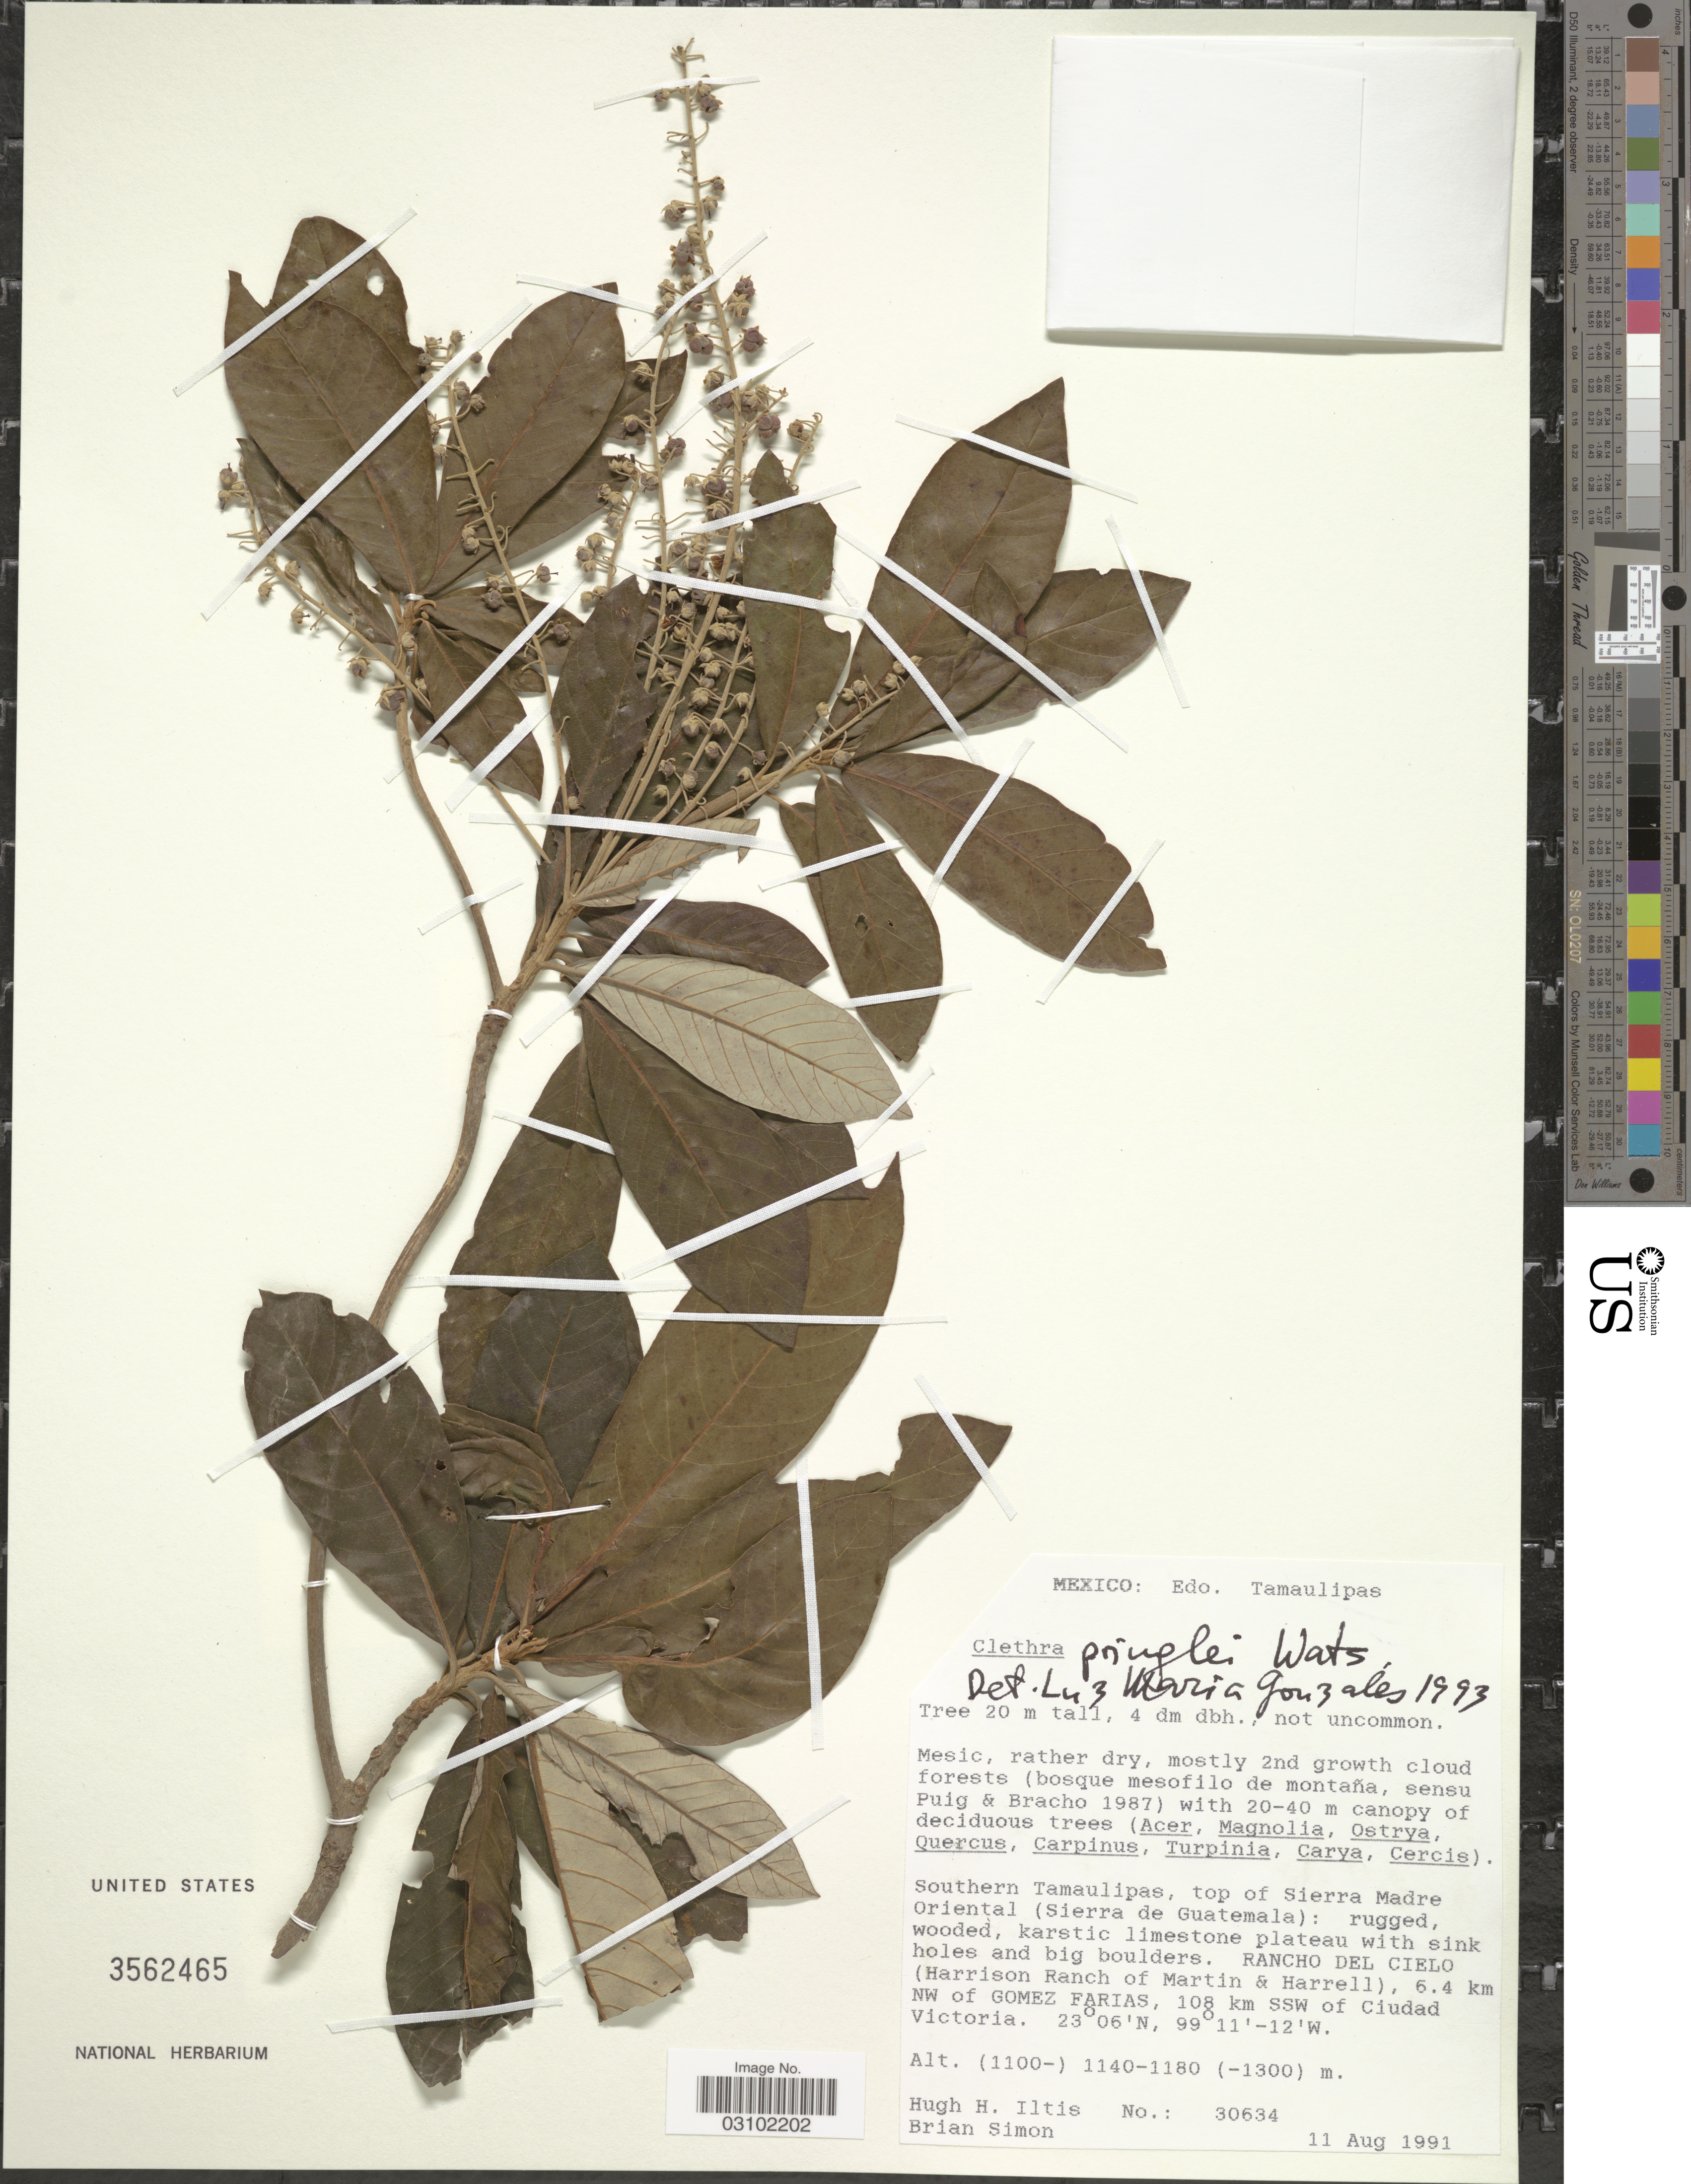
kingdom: Plantae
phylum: Tracheophyta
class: Magnoliopsida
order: Ericales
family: Clethraceae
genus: Clethra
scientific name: Clethra pringlei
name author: S. Watson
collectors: H. Iltis & B. Simon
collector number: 30634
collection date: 1991-08-11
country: Mexico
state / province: Tamaulipas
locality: Southern Tamaulipas, top of Sierra Madre Oriental (Sierra de Guatemala), Rancho Del Cielo (Harrison Ranch of Martin & Harrell), 6.4 km NW of Gomez Farias, 108 km SSW of Ciudad Victoria.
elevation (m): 1140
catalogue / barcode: US 3562465